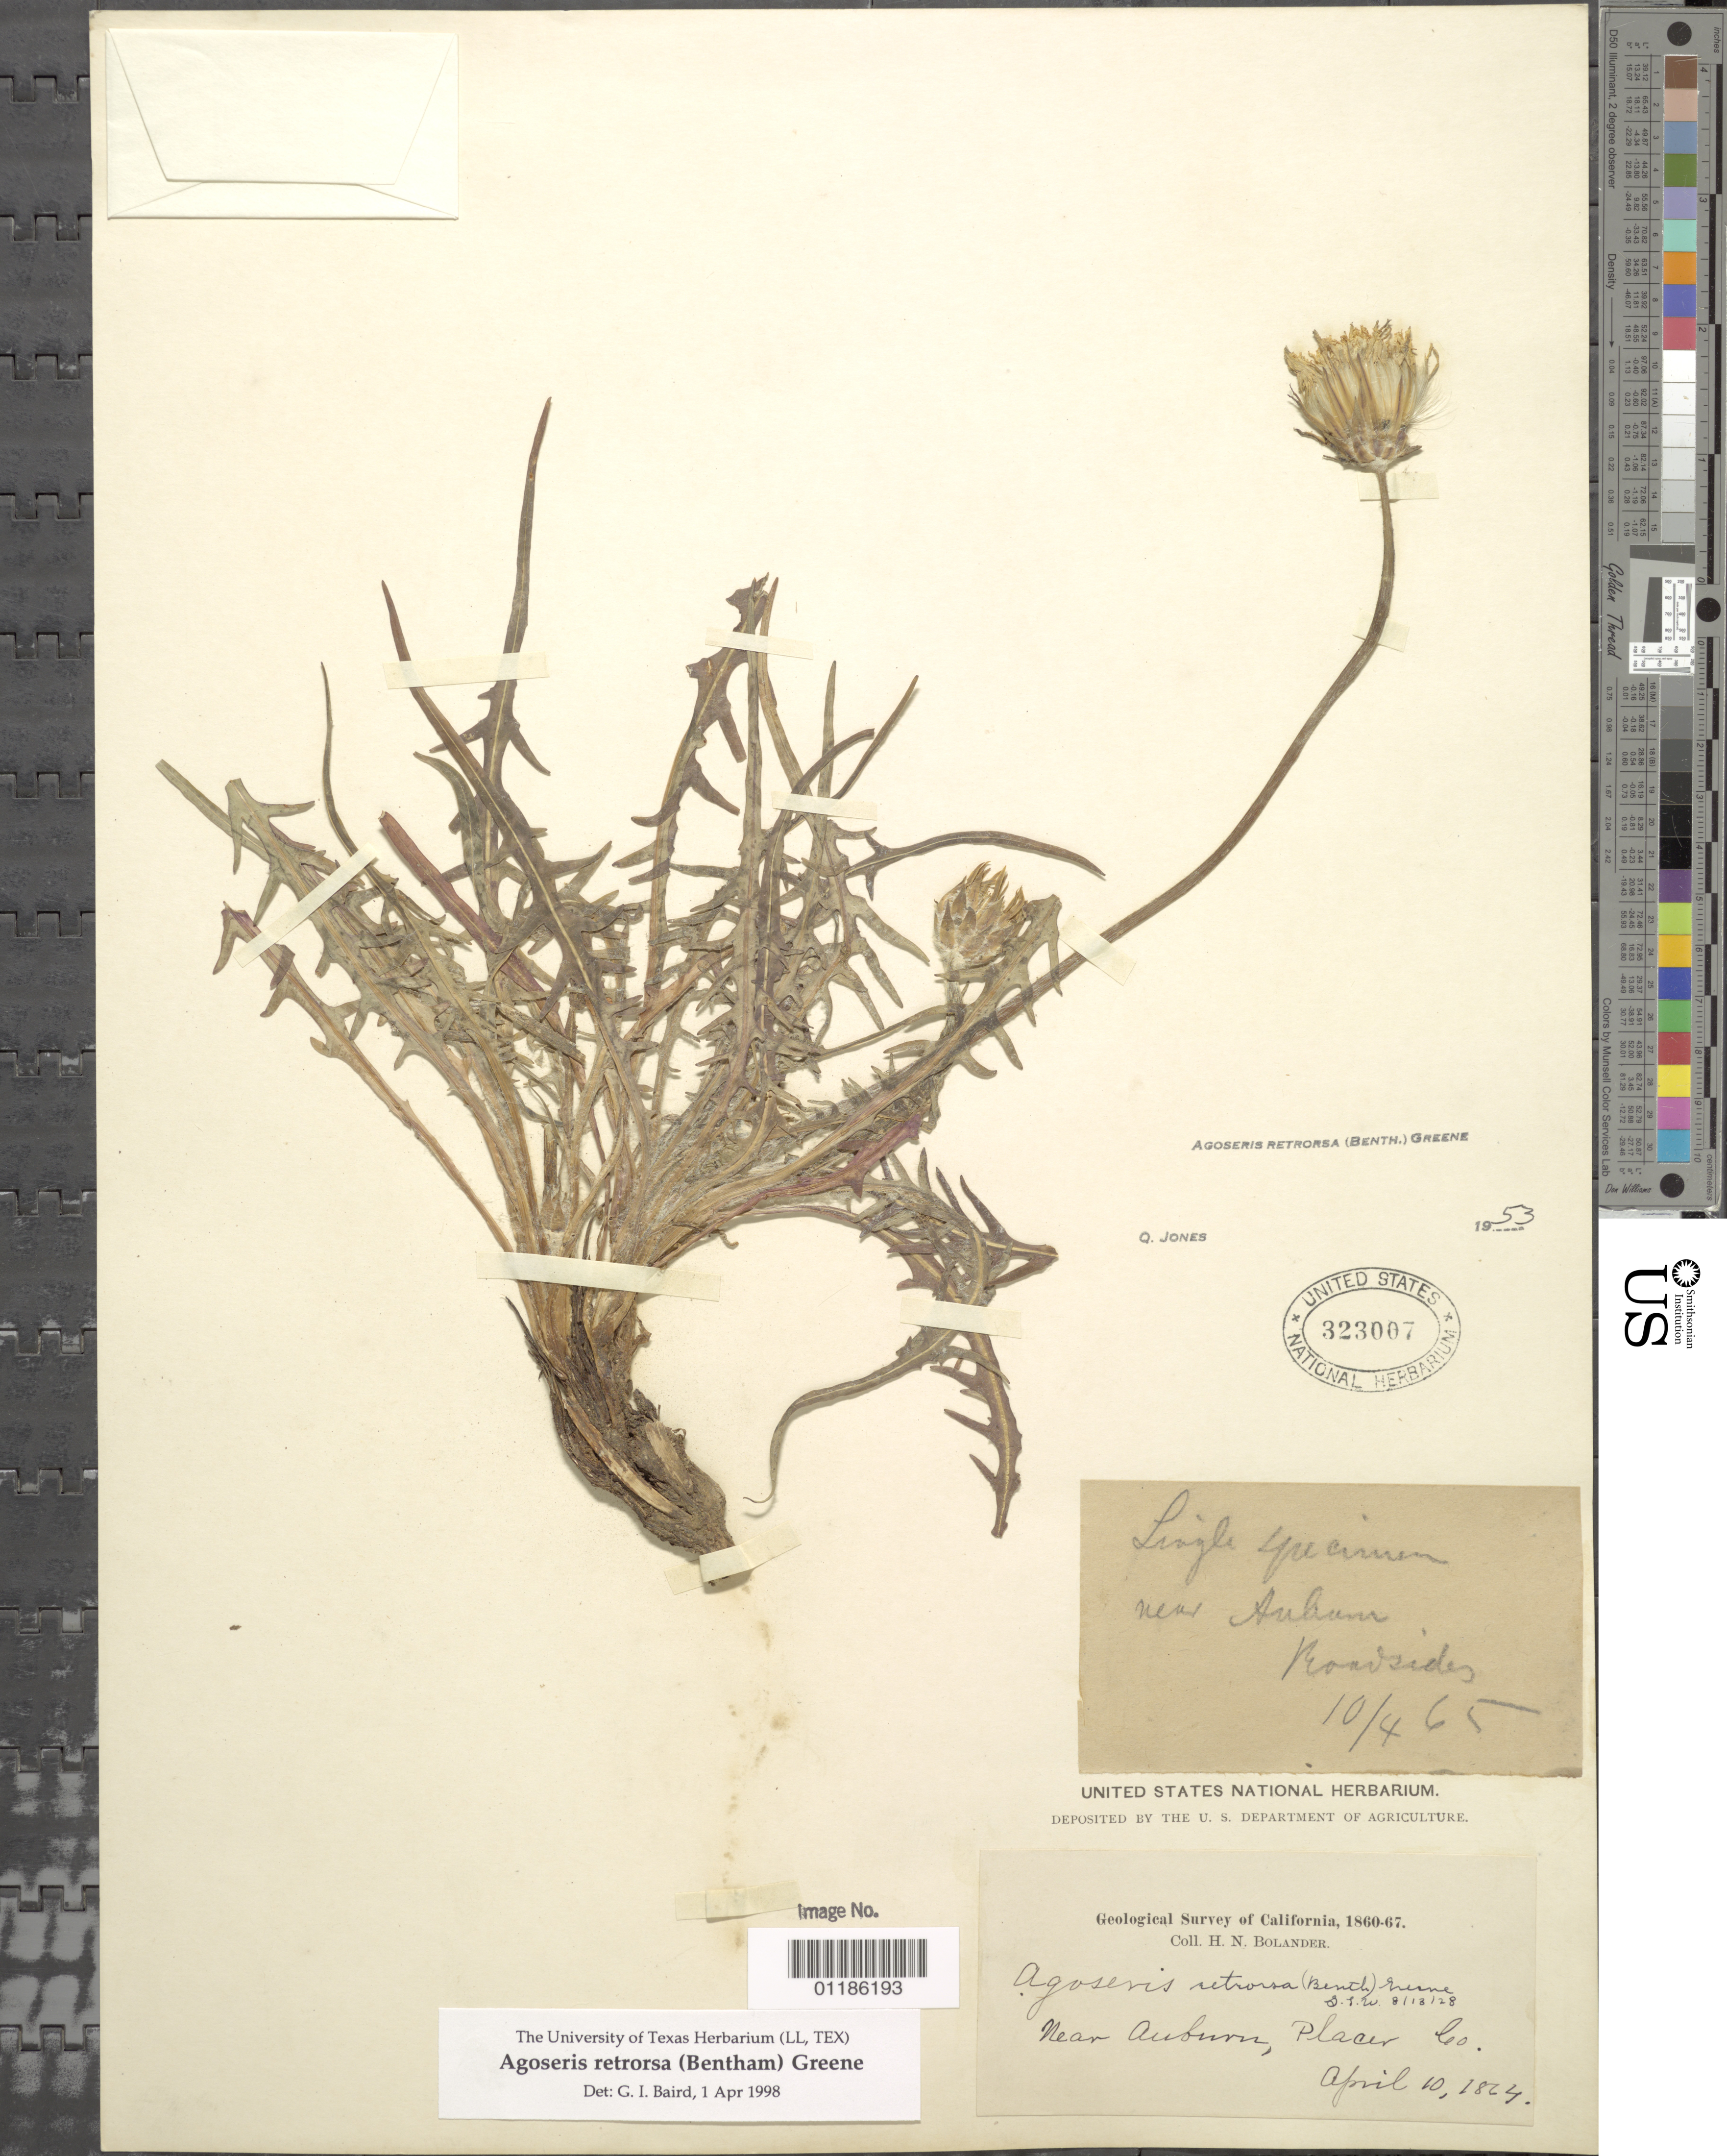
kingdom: Plantae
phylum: Tracheophyta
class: Magnoliopsida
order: Asterales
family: Asteraceae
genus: Agoseris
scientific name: Agoseris retrorsa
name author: (Benth.) Greene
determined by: Baird, G. I.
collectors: H. Bolander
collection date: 1864-04-10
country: United States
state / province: California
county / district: Placer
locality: near Auburn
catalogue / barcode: US 323007